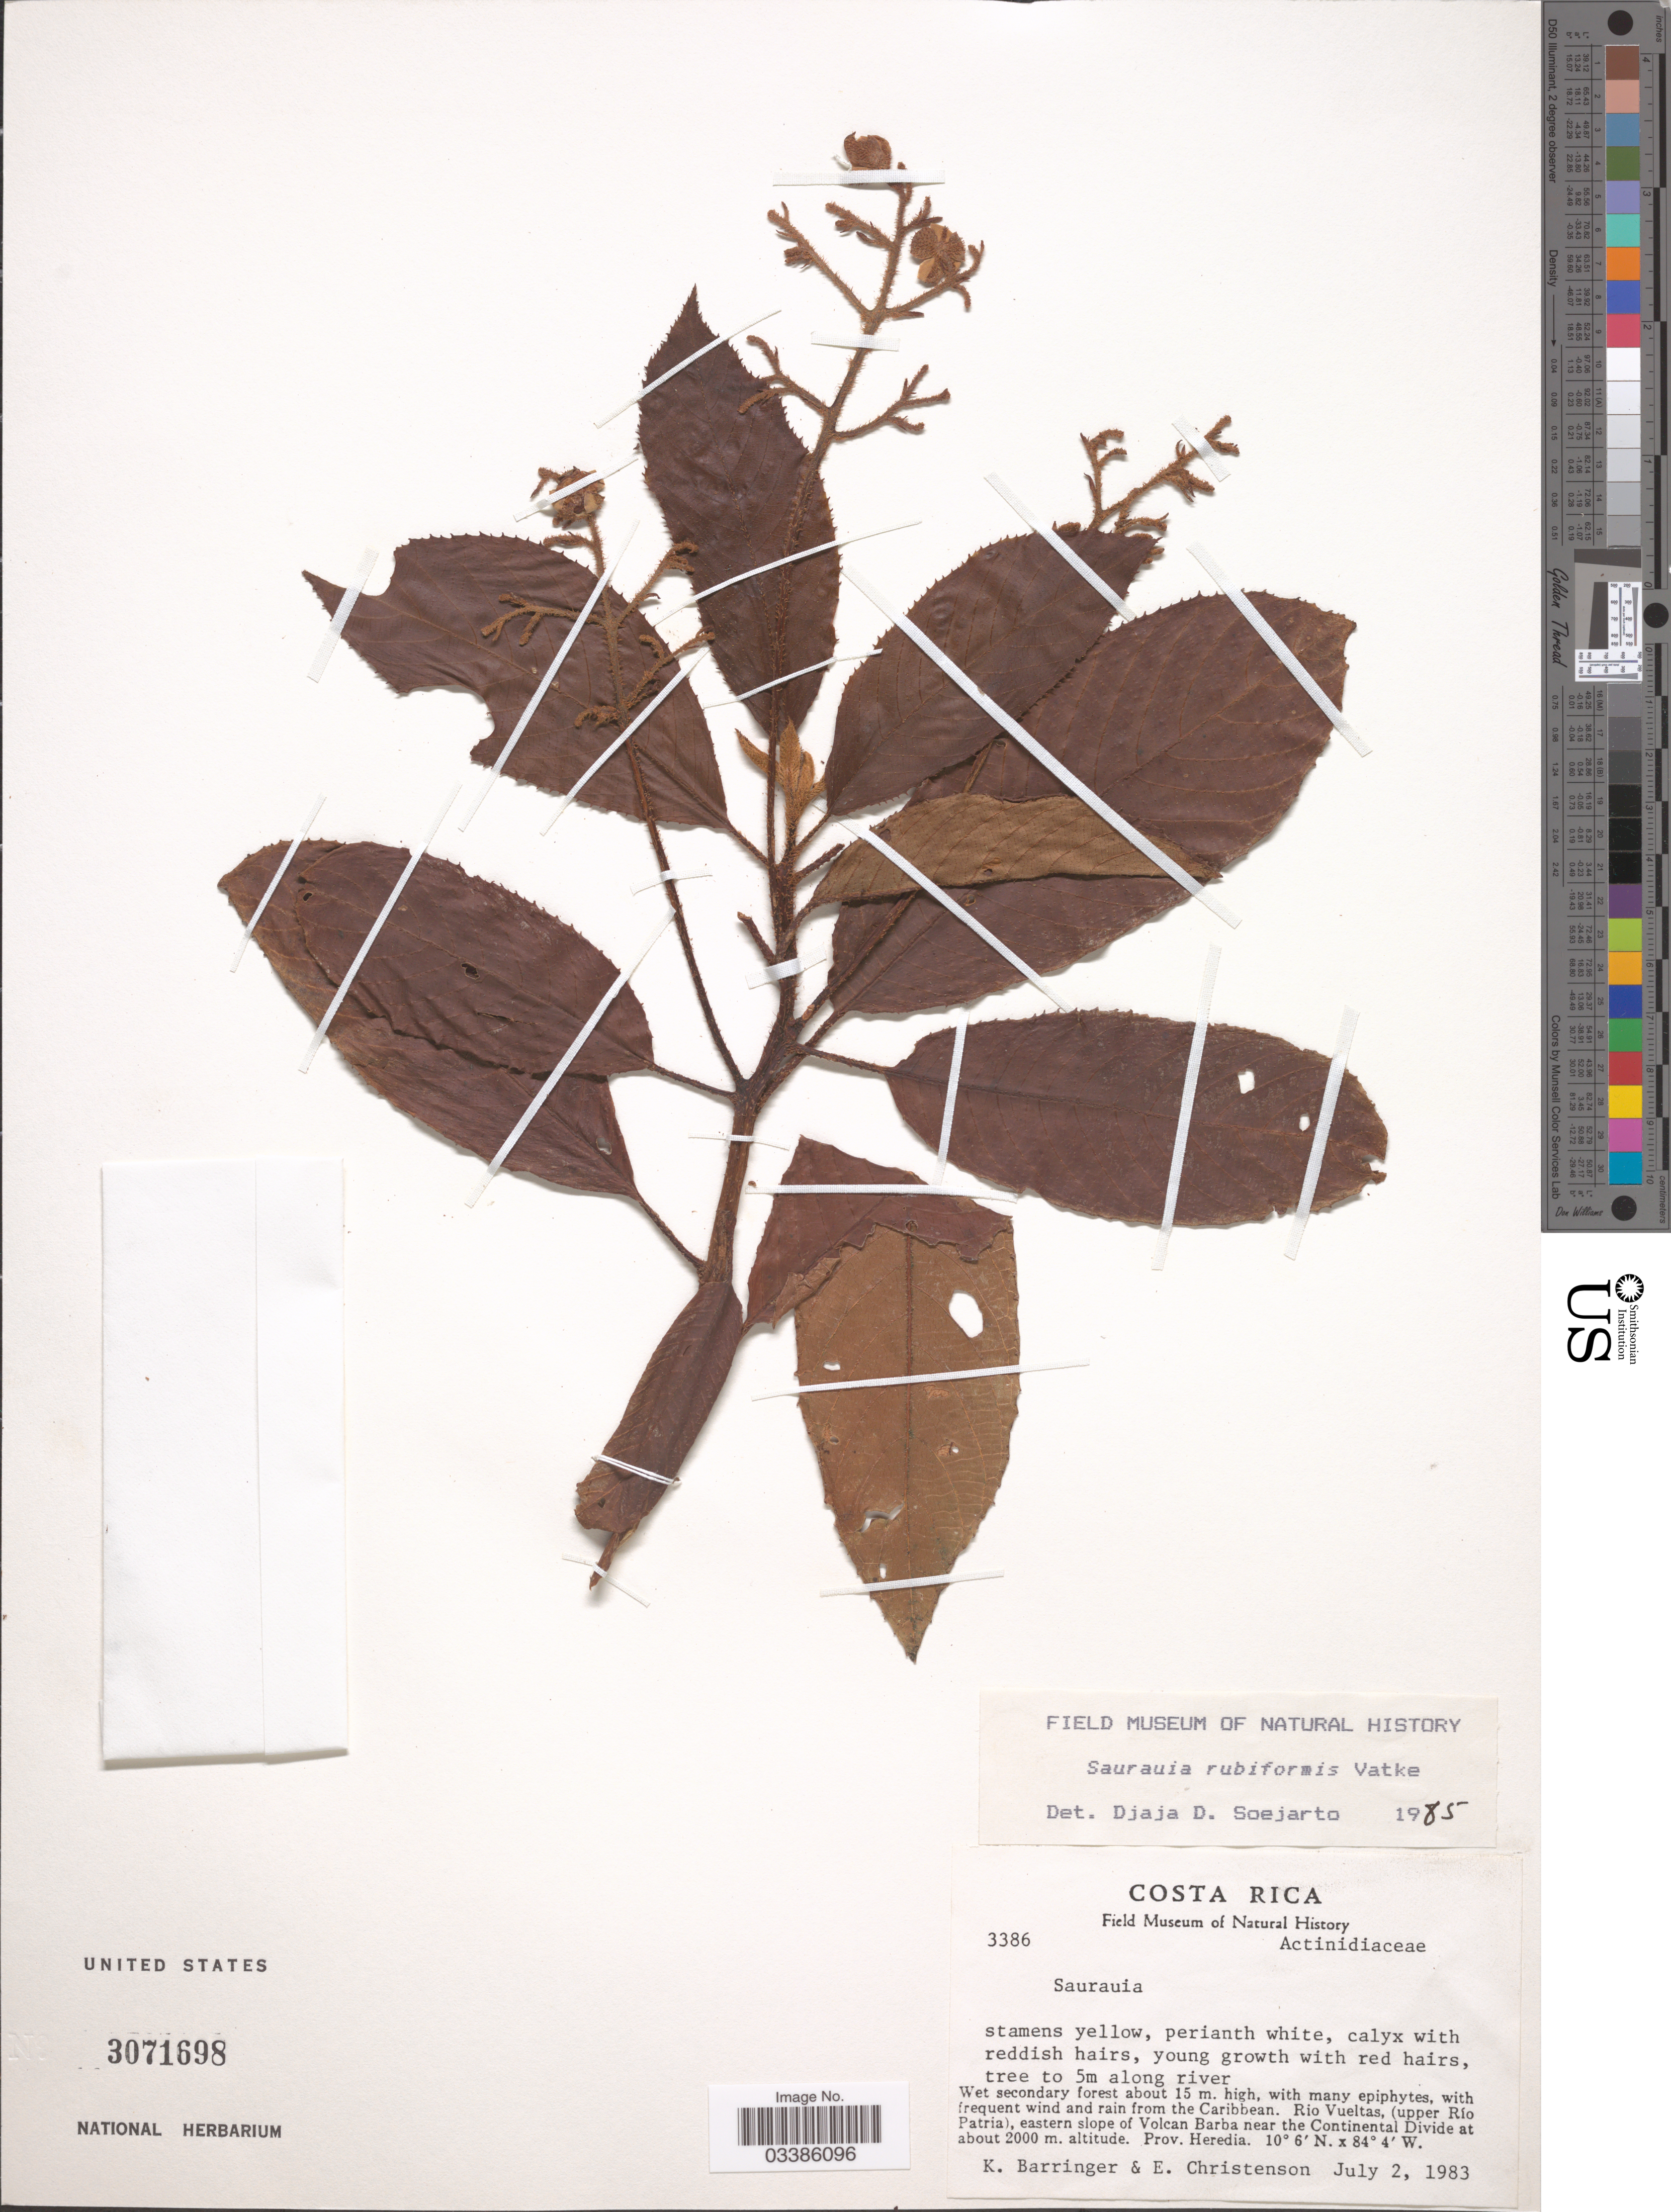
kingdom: Plantae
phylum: Tracheophyta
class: Magnoliopsida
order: Ericales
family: Actinidiaceae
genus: Saurauia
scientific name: Saurauia rubiformis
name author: Vatke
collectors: K. Barringer & E. Christenson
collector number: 3386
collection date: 1983-07-02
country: Costa Rica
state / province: Heredia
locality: Rio Vueltas, (upper Río Patria), eastern slope of Volcan Barba near the Continental Divide.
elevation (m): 2000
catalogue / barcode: US 3071698